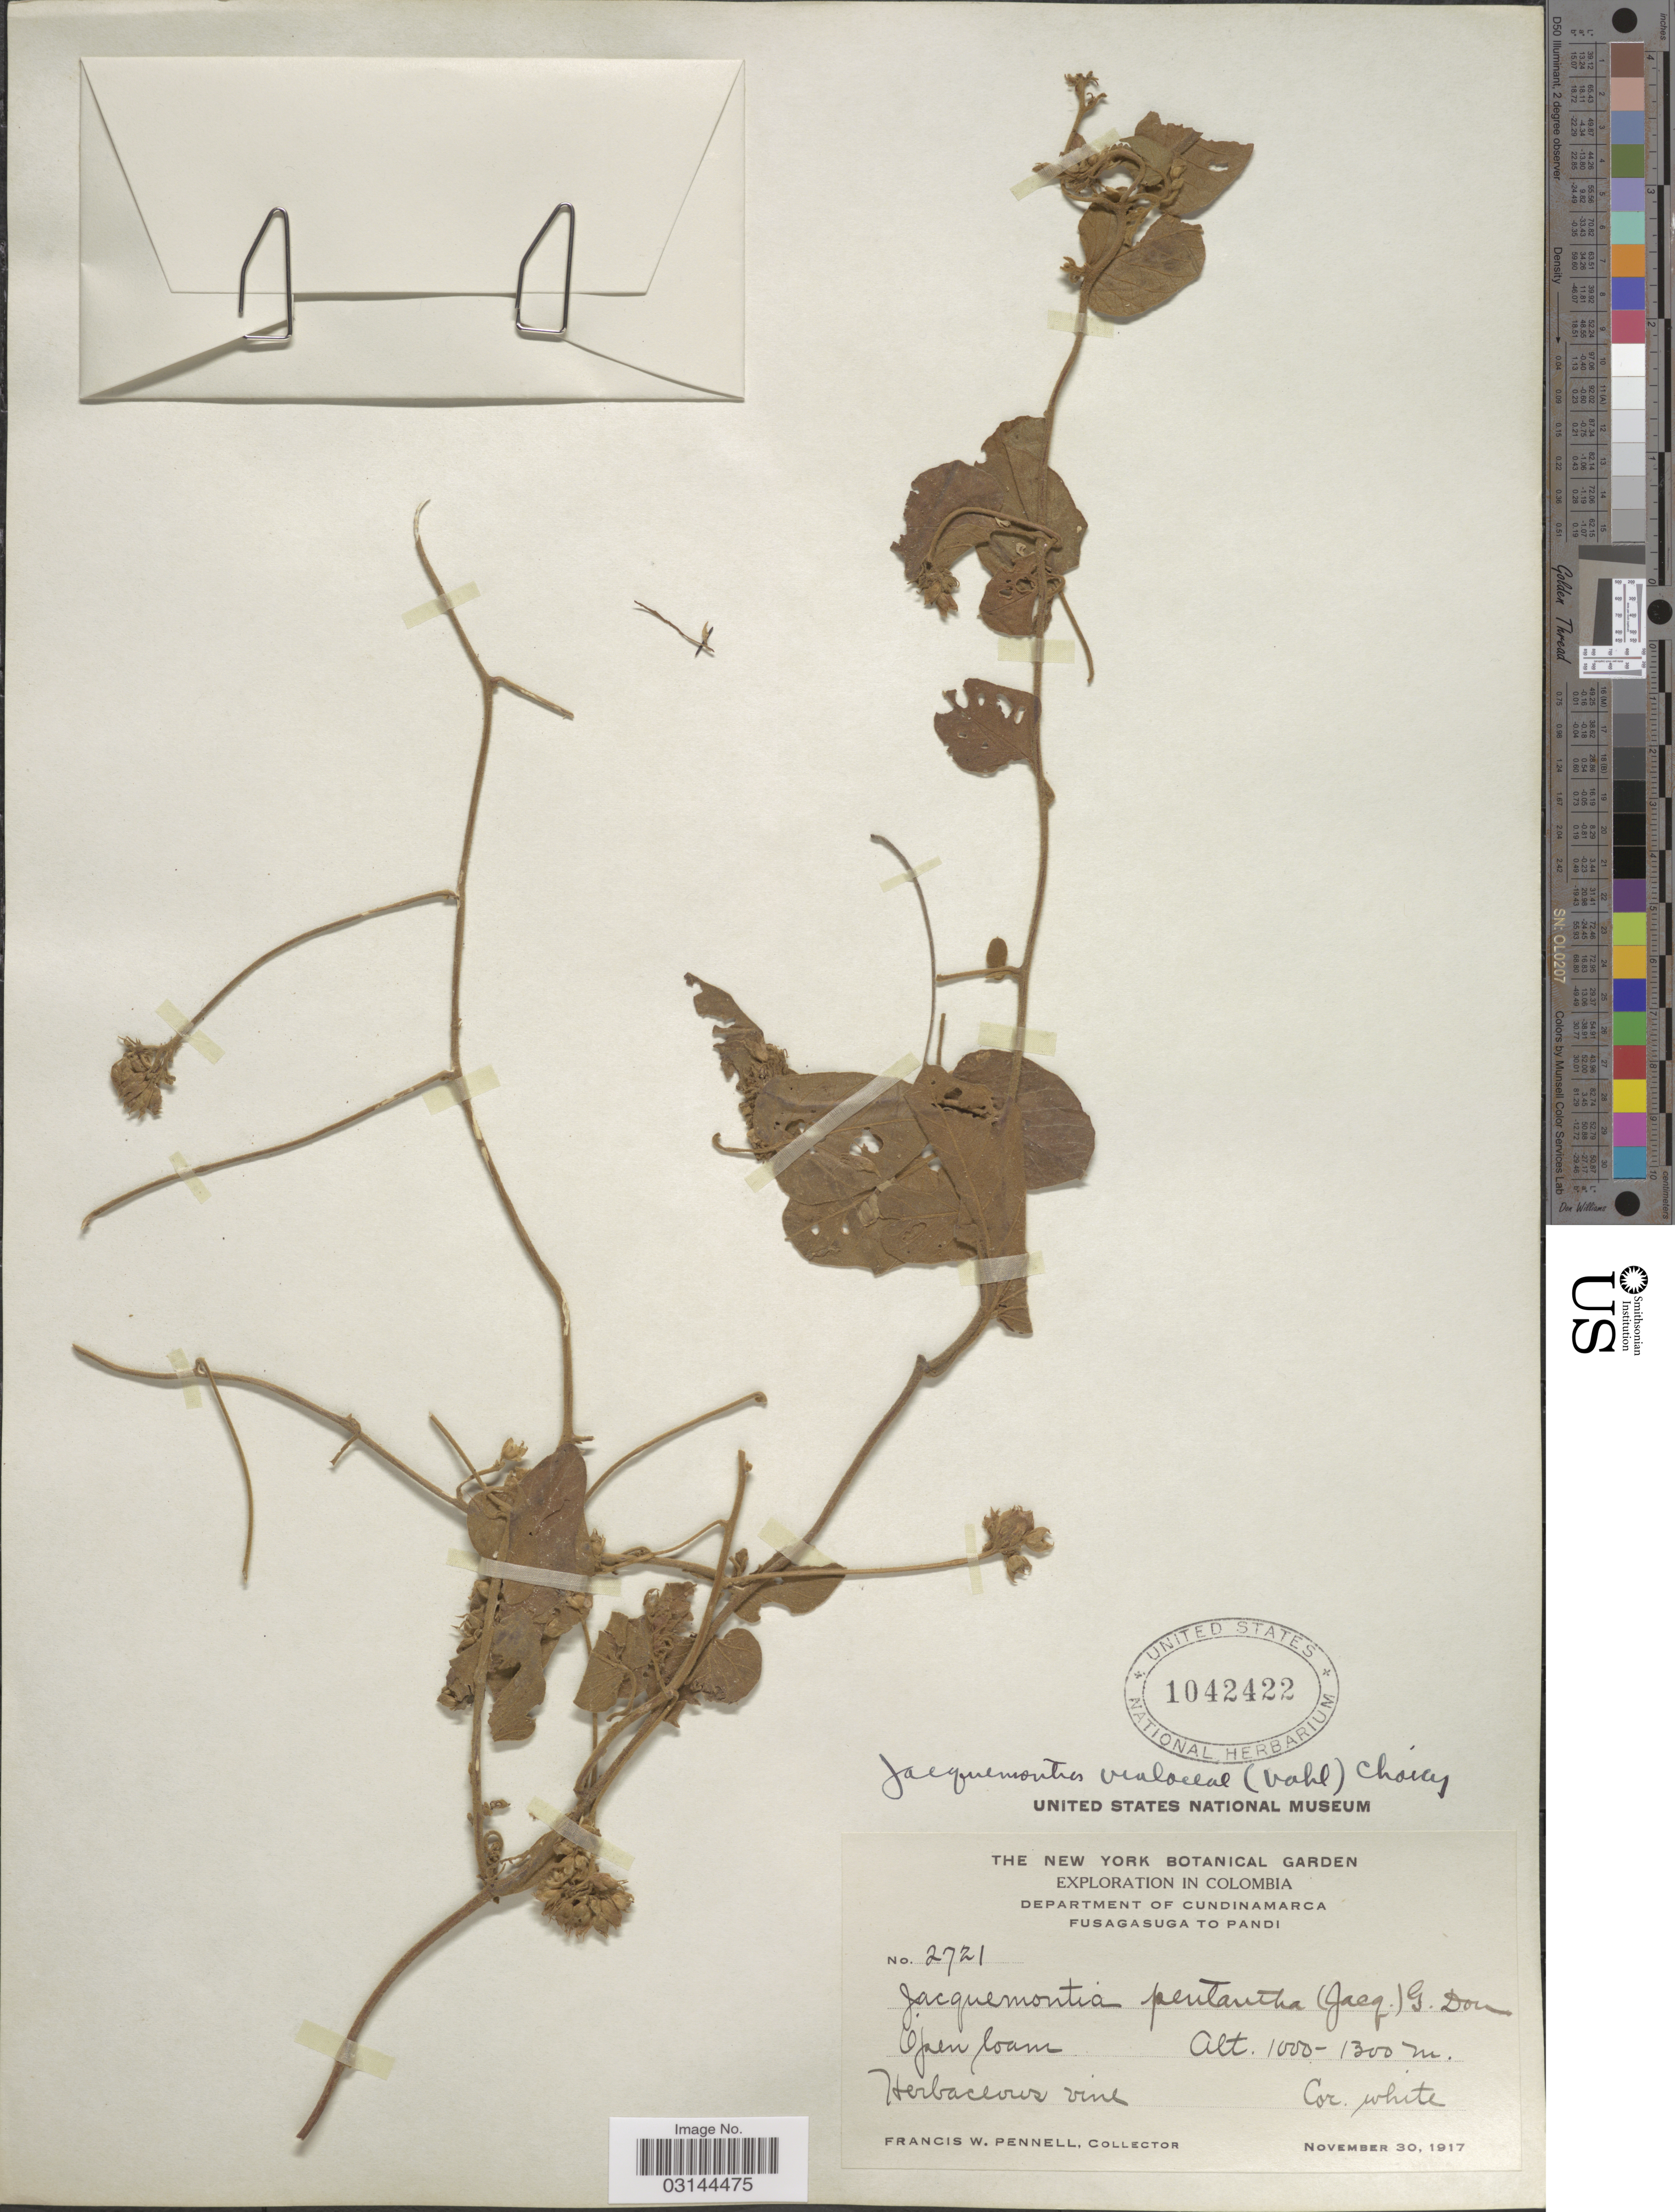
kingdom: Plantae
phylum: Tracheophyta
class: Magnoliopsida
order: Solanales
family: Convolvulaceae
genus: Jacquemontia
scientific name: Jacquemontia violacea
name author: Choisy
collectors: F. W. Pennell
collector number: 2721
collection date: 1917-11-30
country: Colombia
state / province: Cundinamarca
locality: Department of Cundinamarca. Fusagasuga to Pandi.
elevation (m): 1000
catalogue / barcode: US 1042422